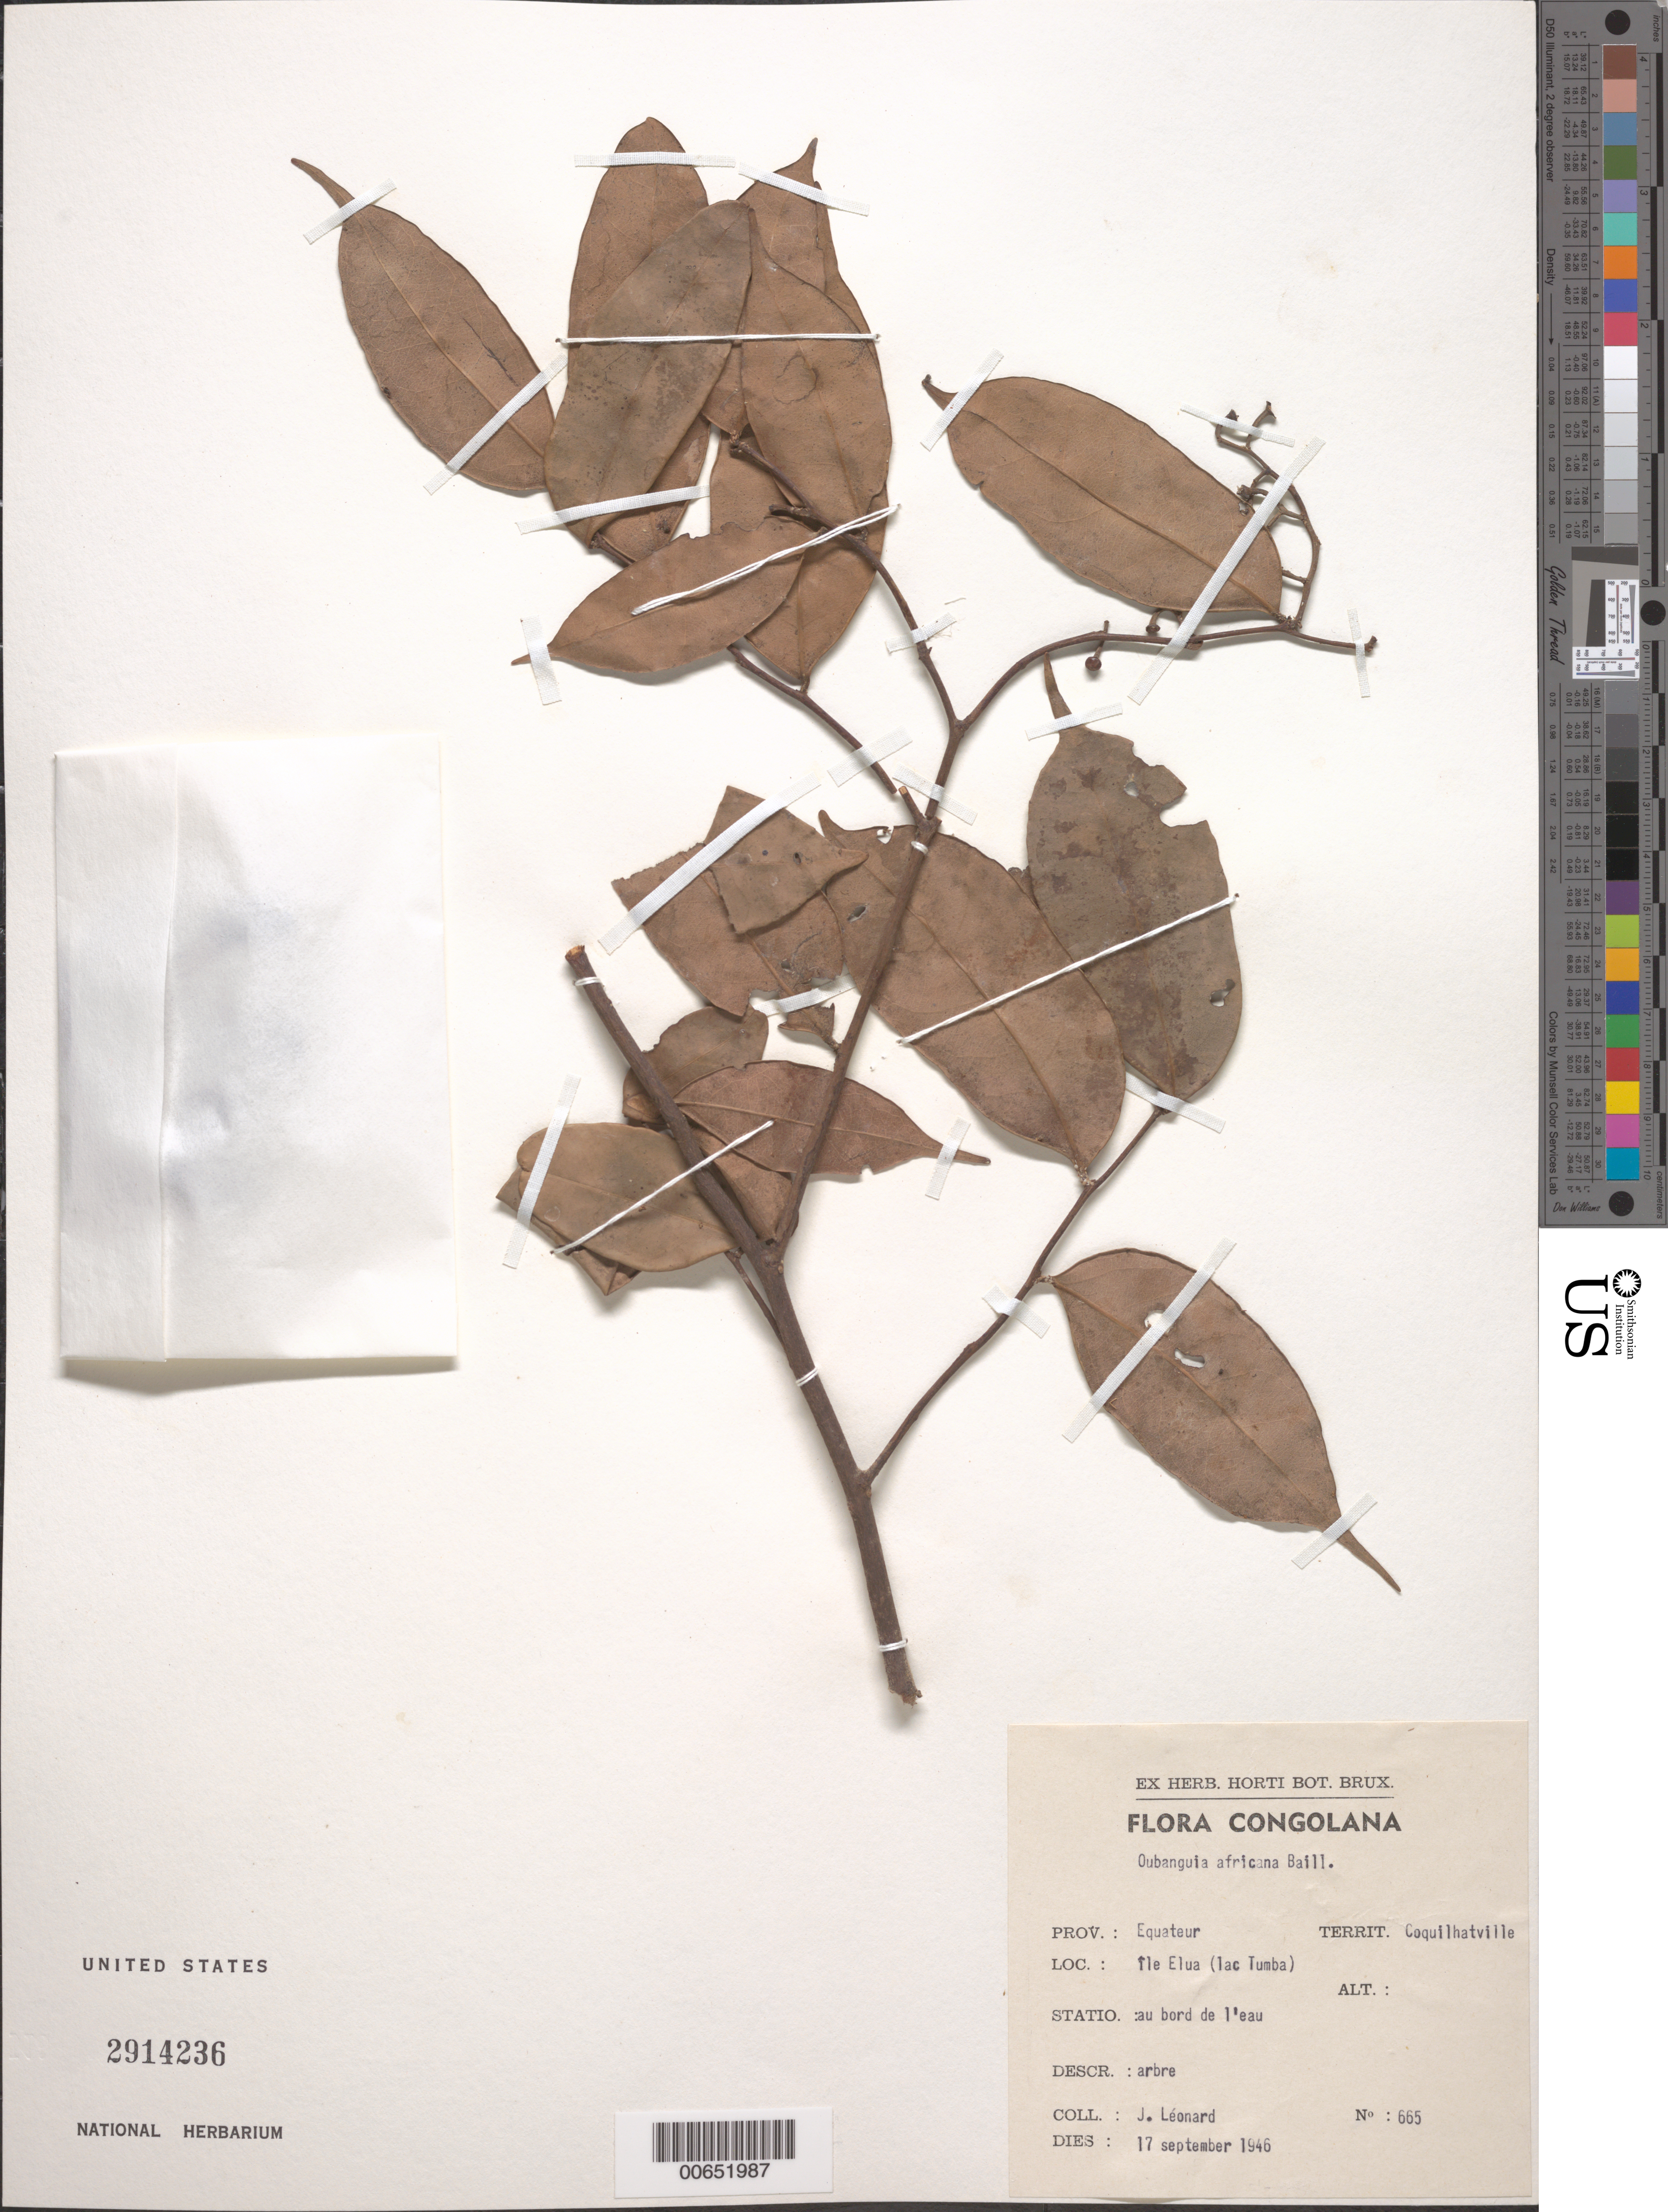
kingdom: Plantae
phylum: Tracheophyta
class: Magnoliopsida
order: Ericales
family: Lecythidaceae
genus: Oubanguia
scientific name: Oubanguia africana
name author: Baill.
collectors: J. Léonard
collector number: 665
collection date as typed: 17 Sep 1946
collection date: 1946-09-17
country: Congo, Democratic Republic of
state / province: Équateur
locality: Ile elua, lake tumba, coquihatville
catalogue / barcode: US 2914236